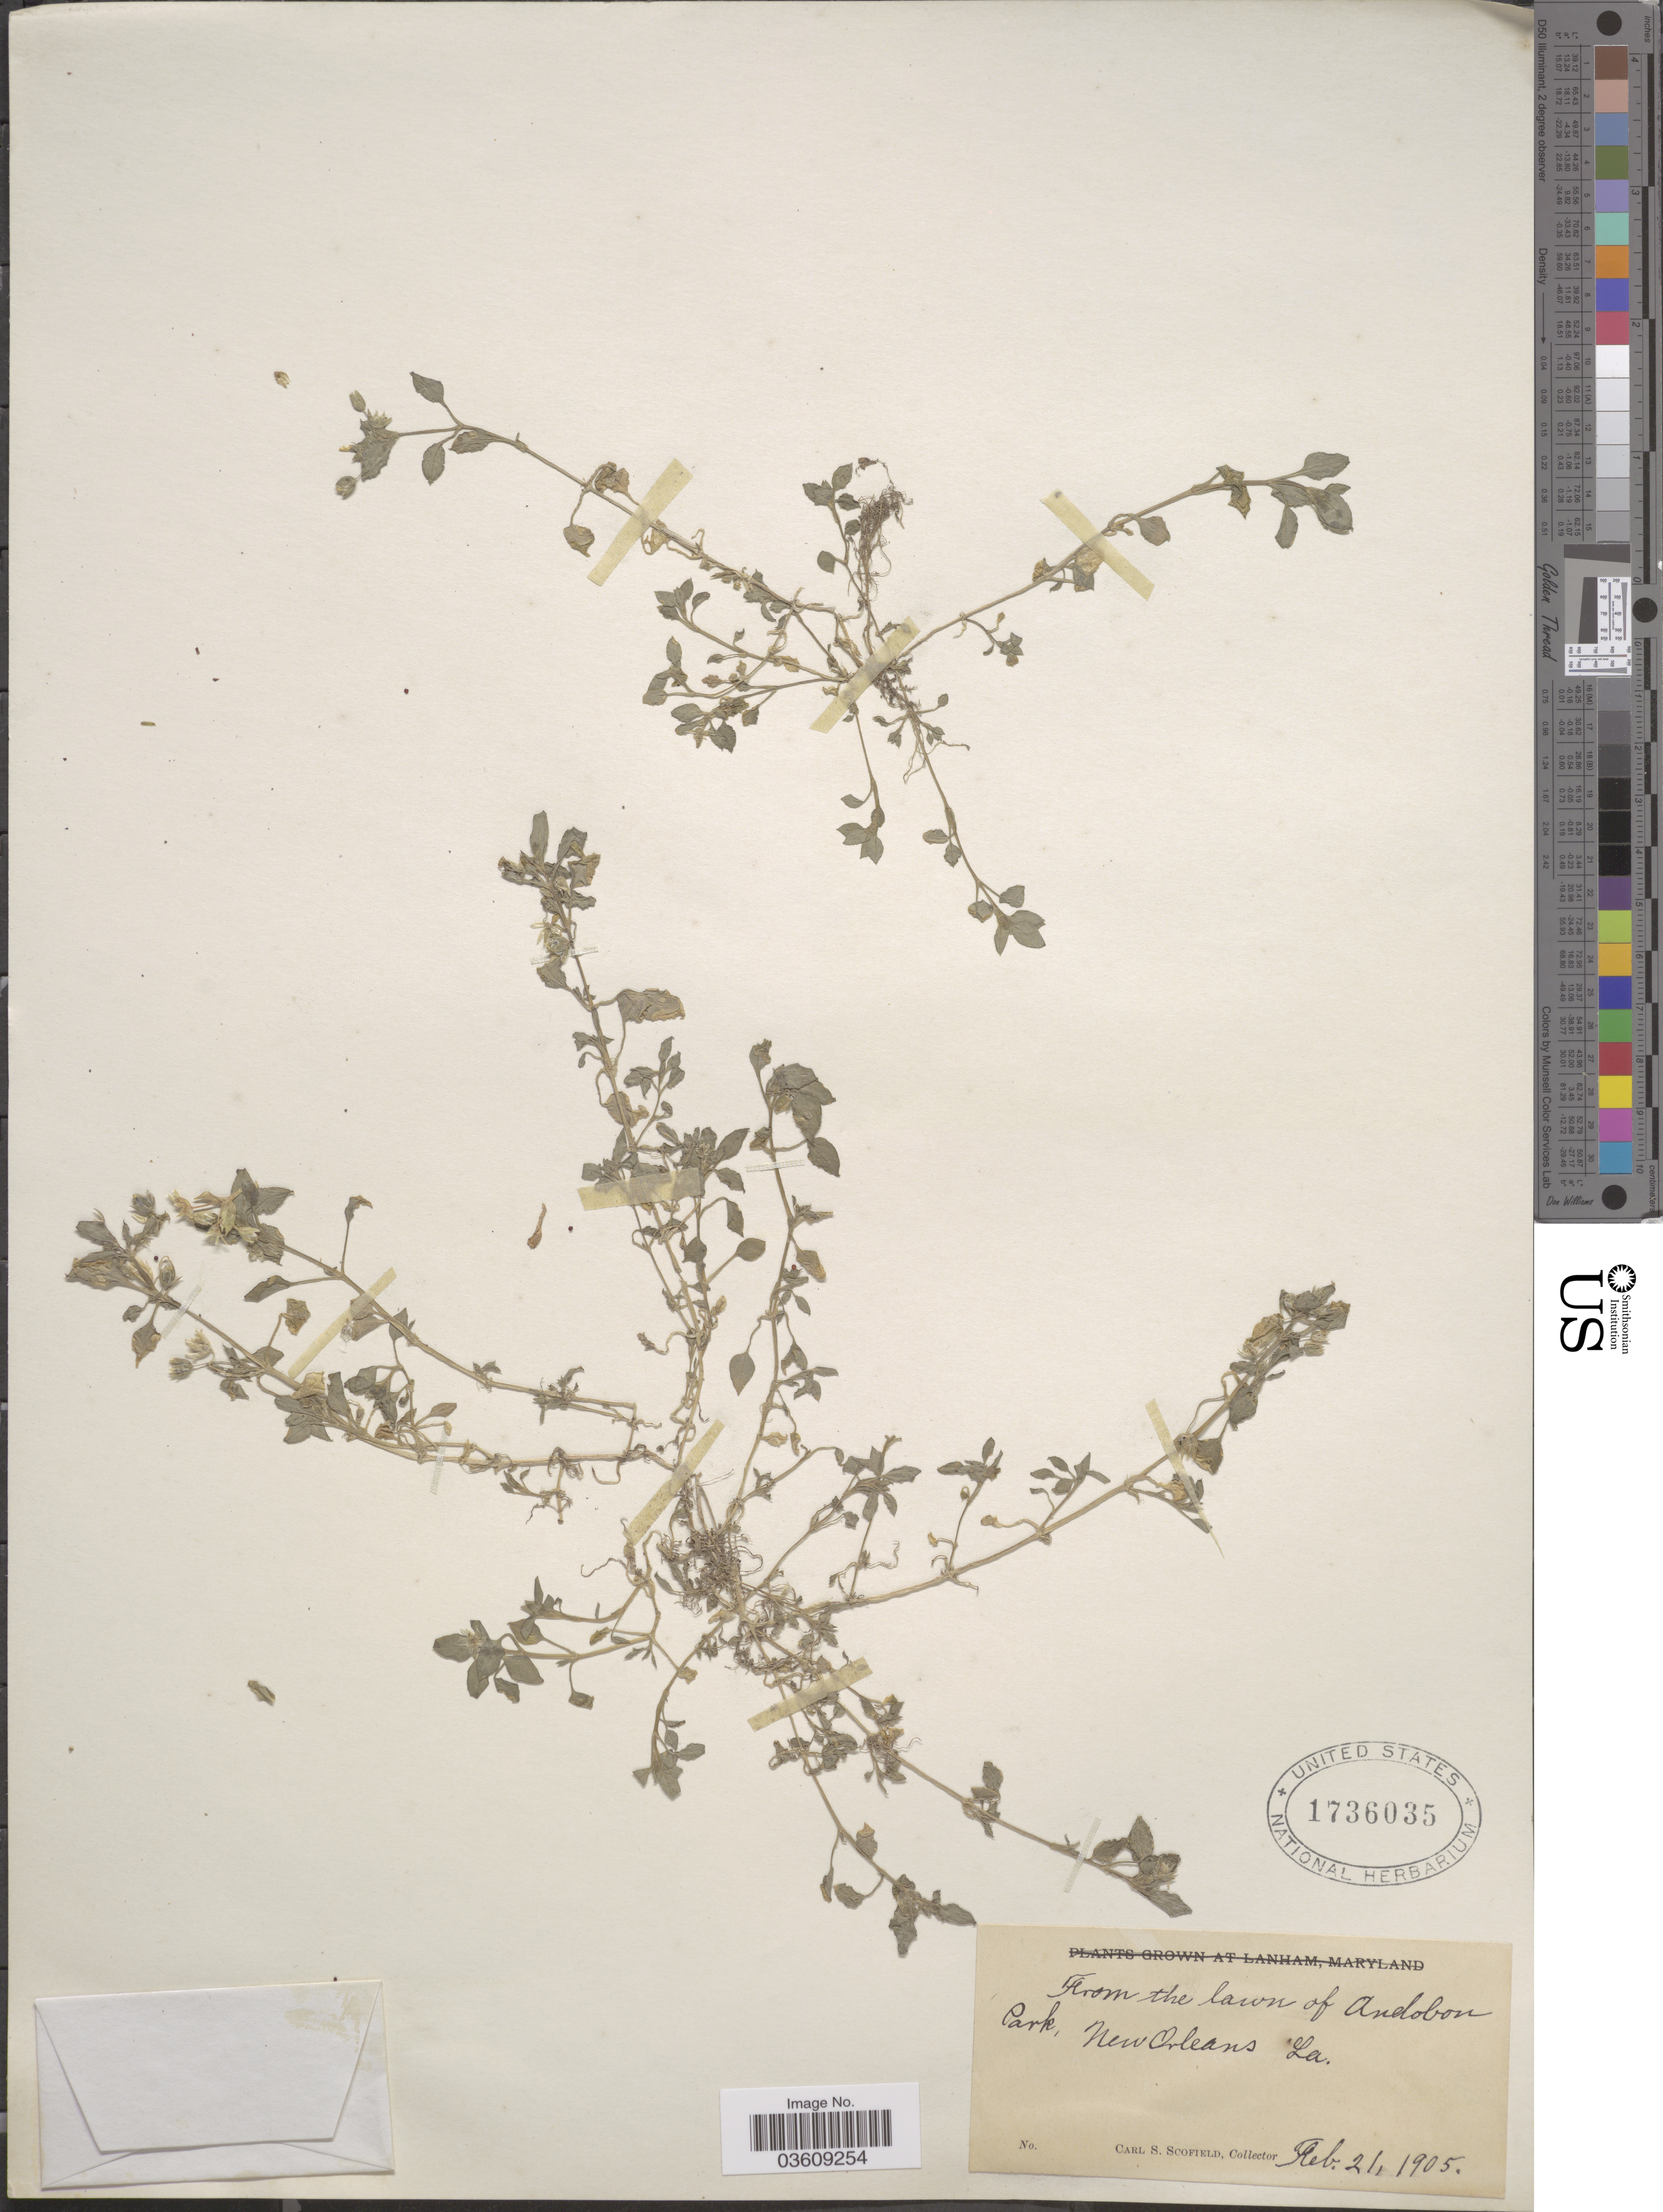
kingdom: Plantae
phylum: Tracheophyta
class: Magnoliopsida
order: Caryophyllales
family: Caryophyllaceae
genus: Stellaria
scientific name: Stellaria media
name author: (L.) Vill.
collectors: C. Scofield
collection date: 1905-02-21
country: United States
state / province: Louisiana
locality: From the lawn of Andobon Park, New Orleans.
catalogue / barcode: US 1736035